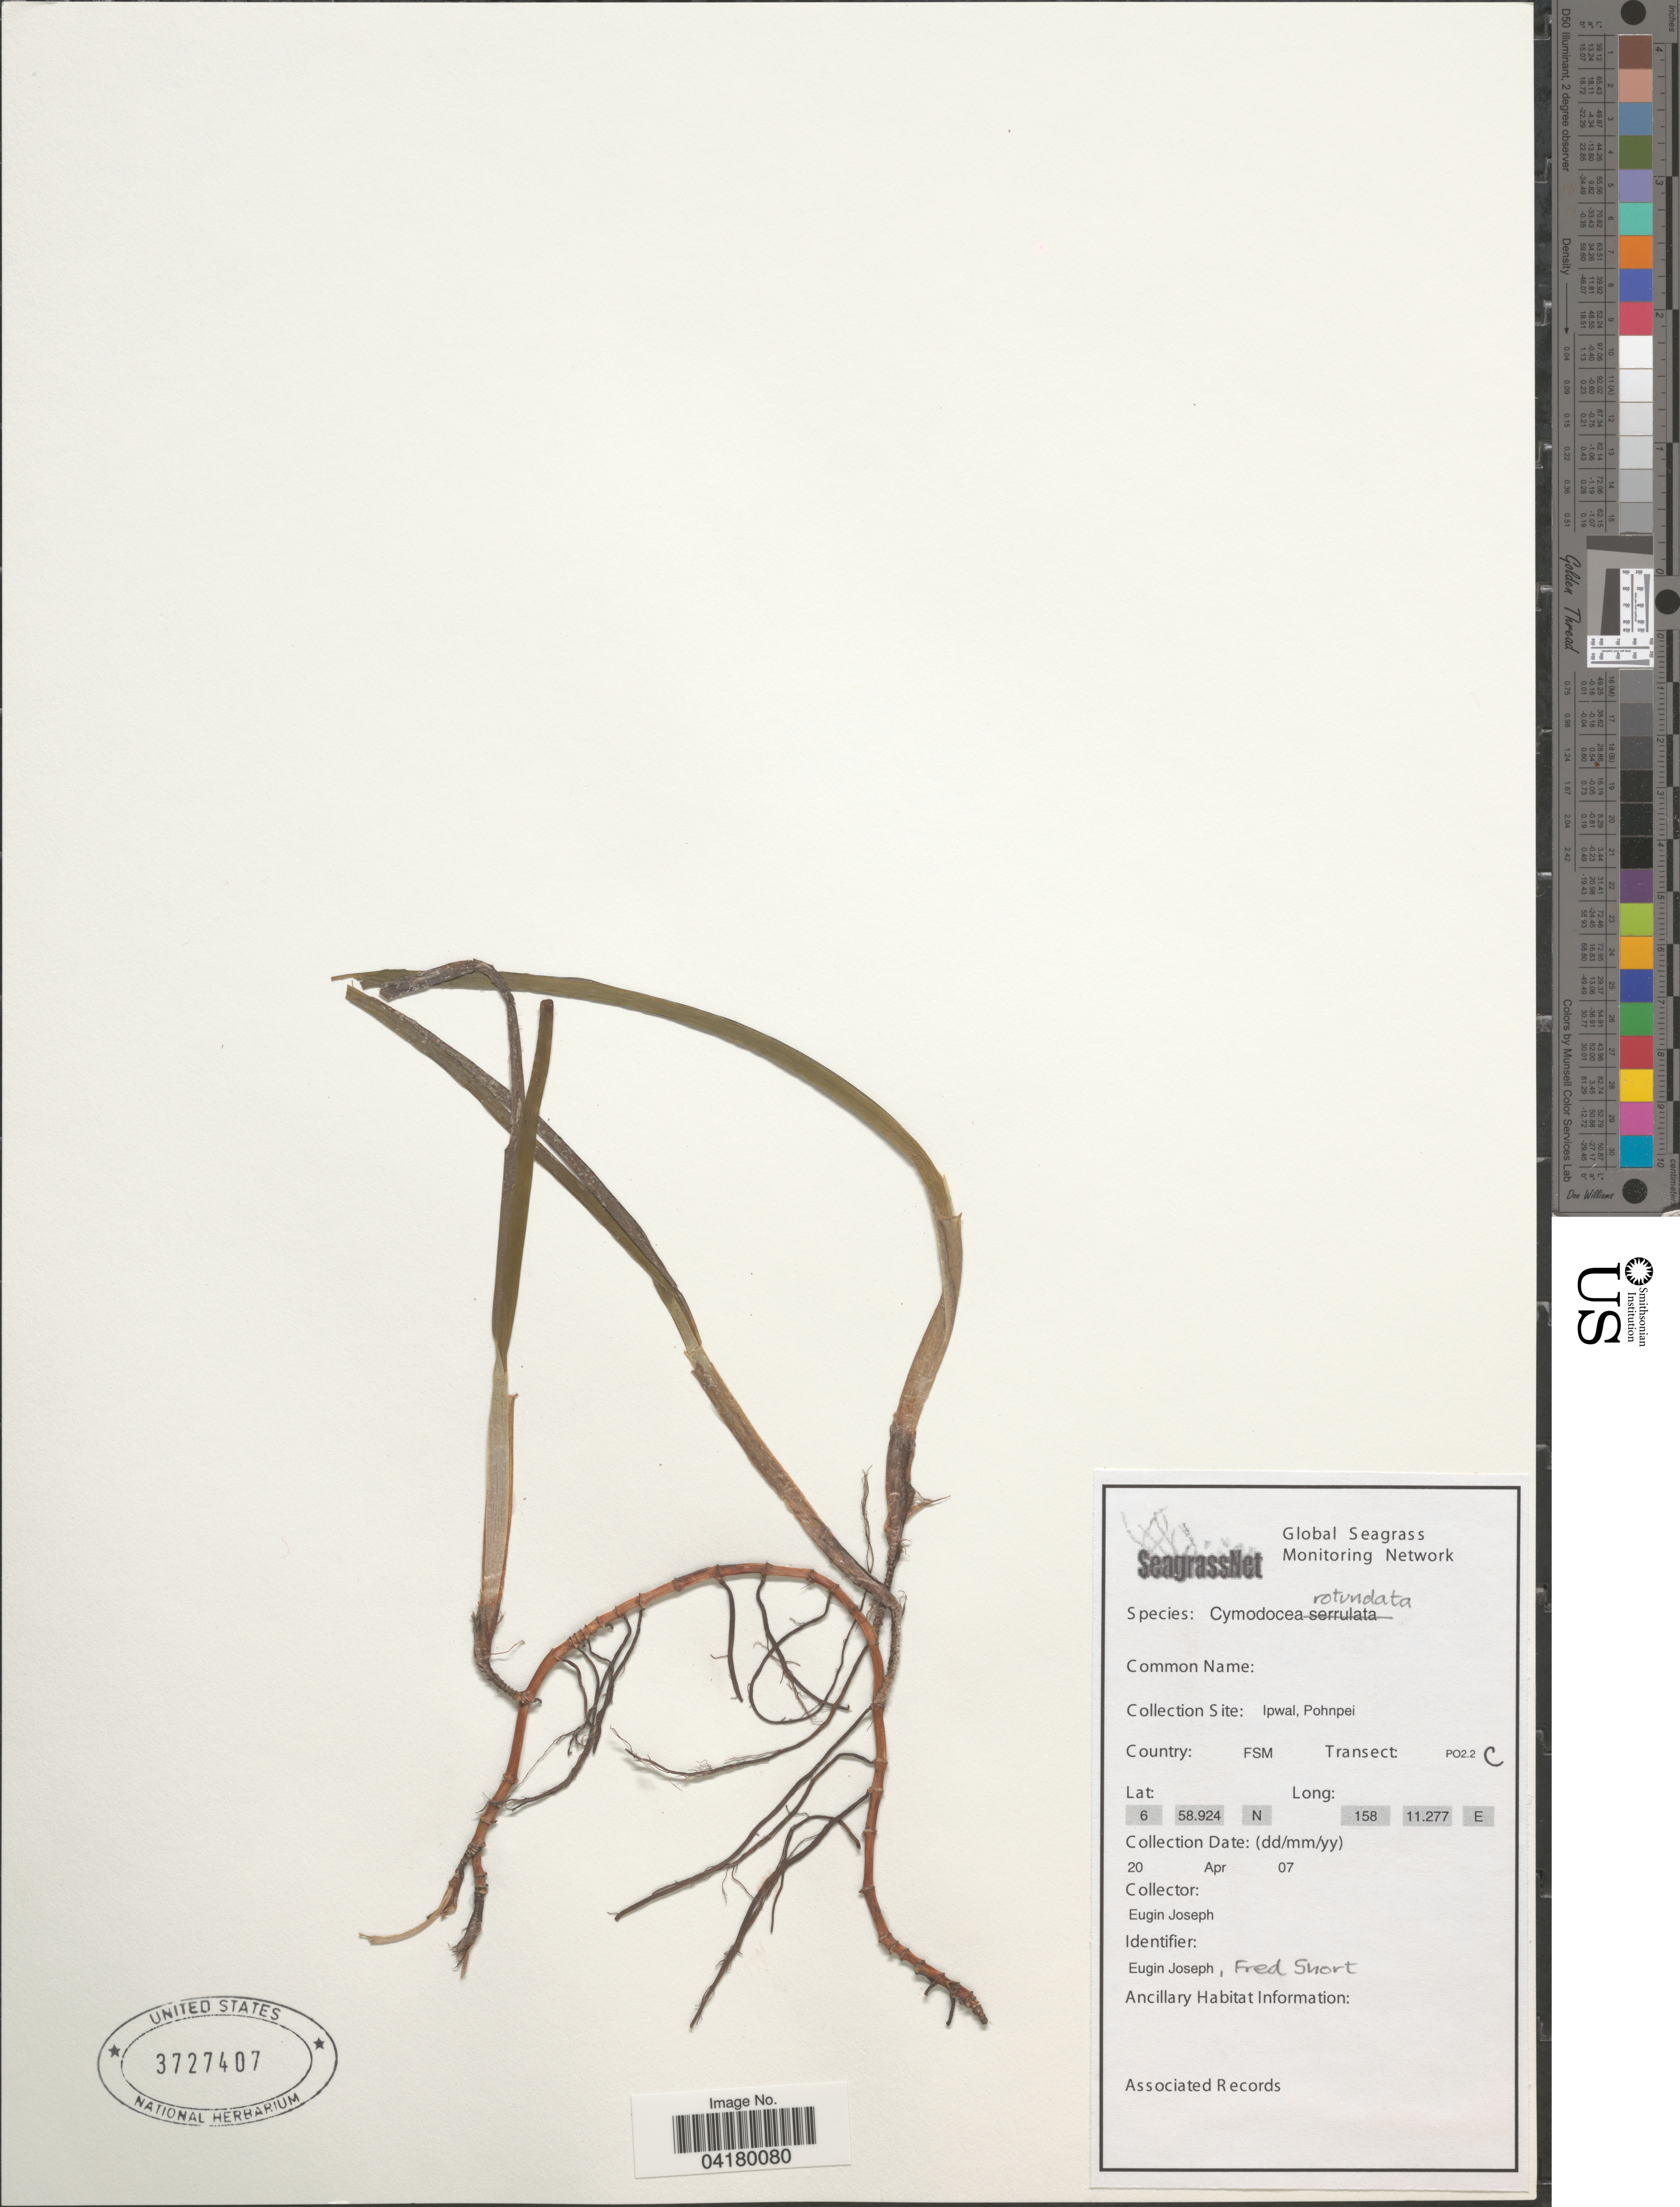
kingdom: Plantae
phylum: Tracheophyta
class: Liliopsida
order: Alismatales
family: Cymodoceaceae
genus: Cymodocea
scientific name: Cymodocea rotundata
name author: Asch. & Schweinf.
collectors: E. Joseph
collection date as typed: Transcribed d/m/y: 20/4/7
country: Micronesia, Federated States of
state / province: Pohnpei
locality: Collection Site: Ipwal. Country: FSM. Transect: PO2.2C.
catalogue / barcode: US 3727407